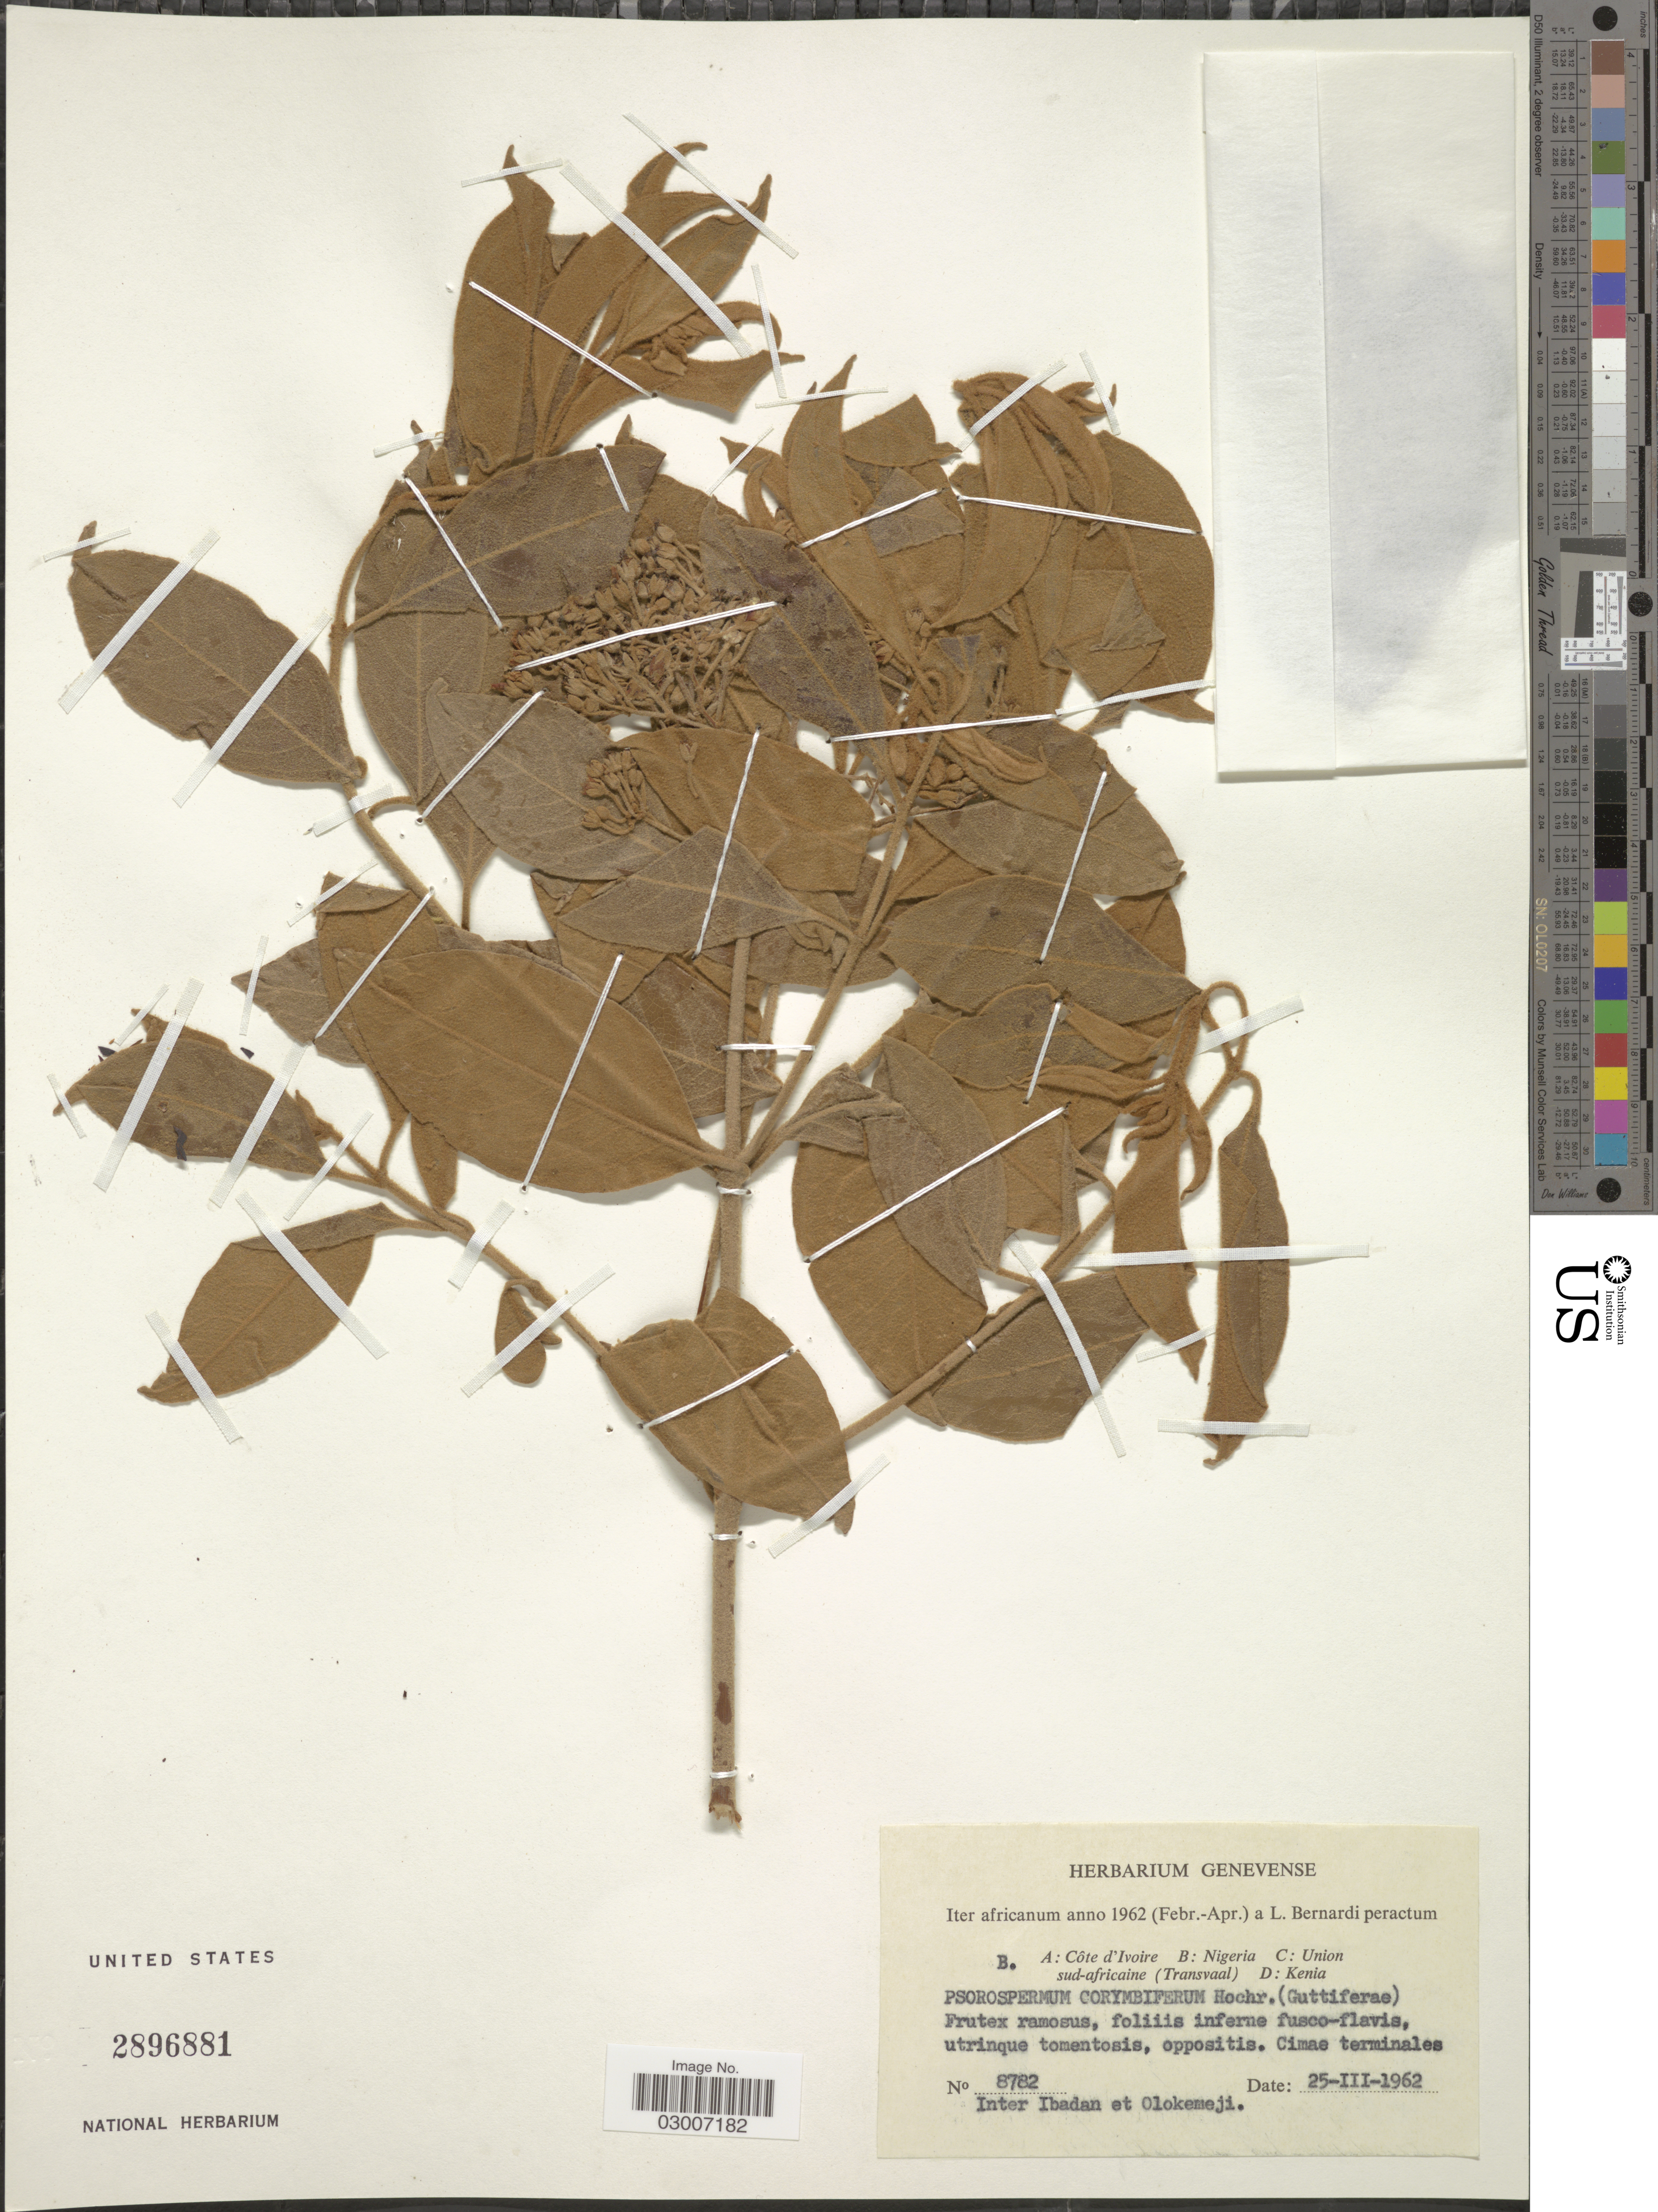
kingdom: Plantae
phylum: Tracheophyta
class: Magnoliopsida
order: Malpighiales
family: Hypericaceae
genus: Psorospermum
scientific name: Psorospermum sp.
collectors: L. Bernardi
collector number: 8782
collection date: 1962-03-25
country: Nigeria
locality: Inter Ibadan et Olokemeji.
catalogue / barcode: US 2896881